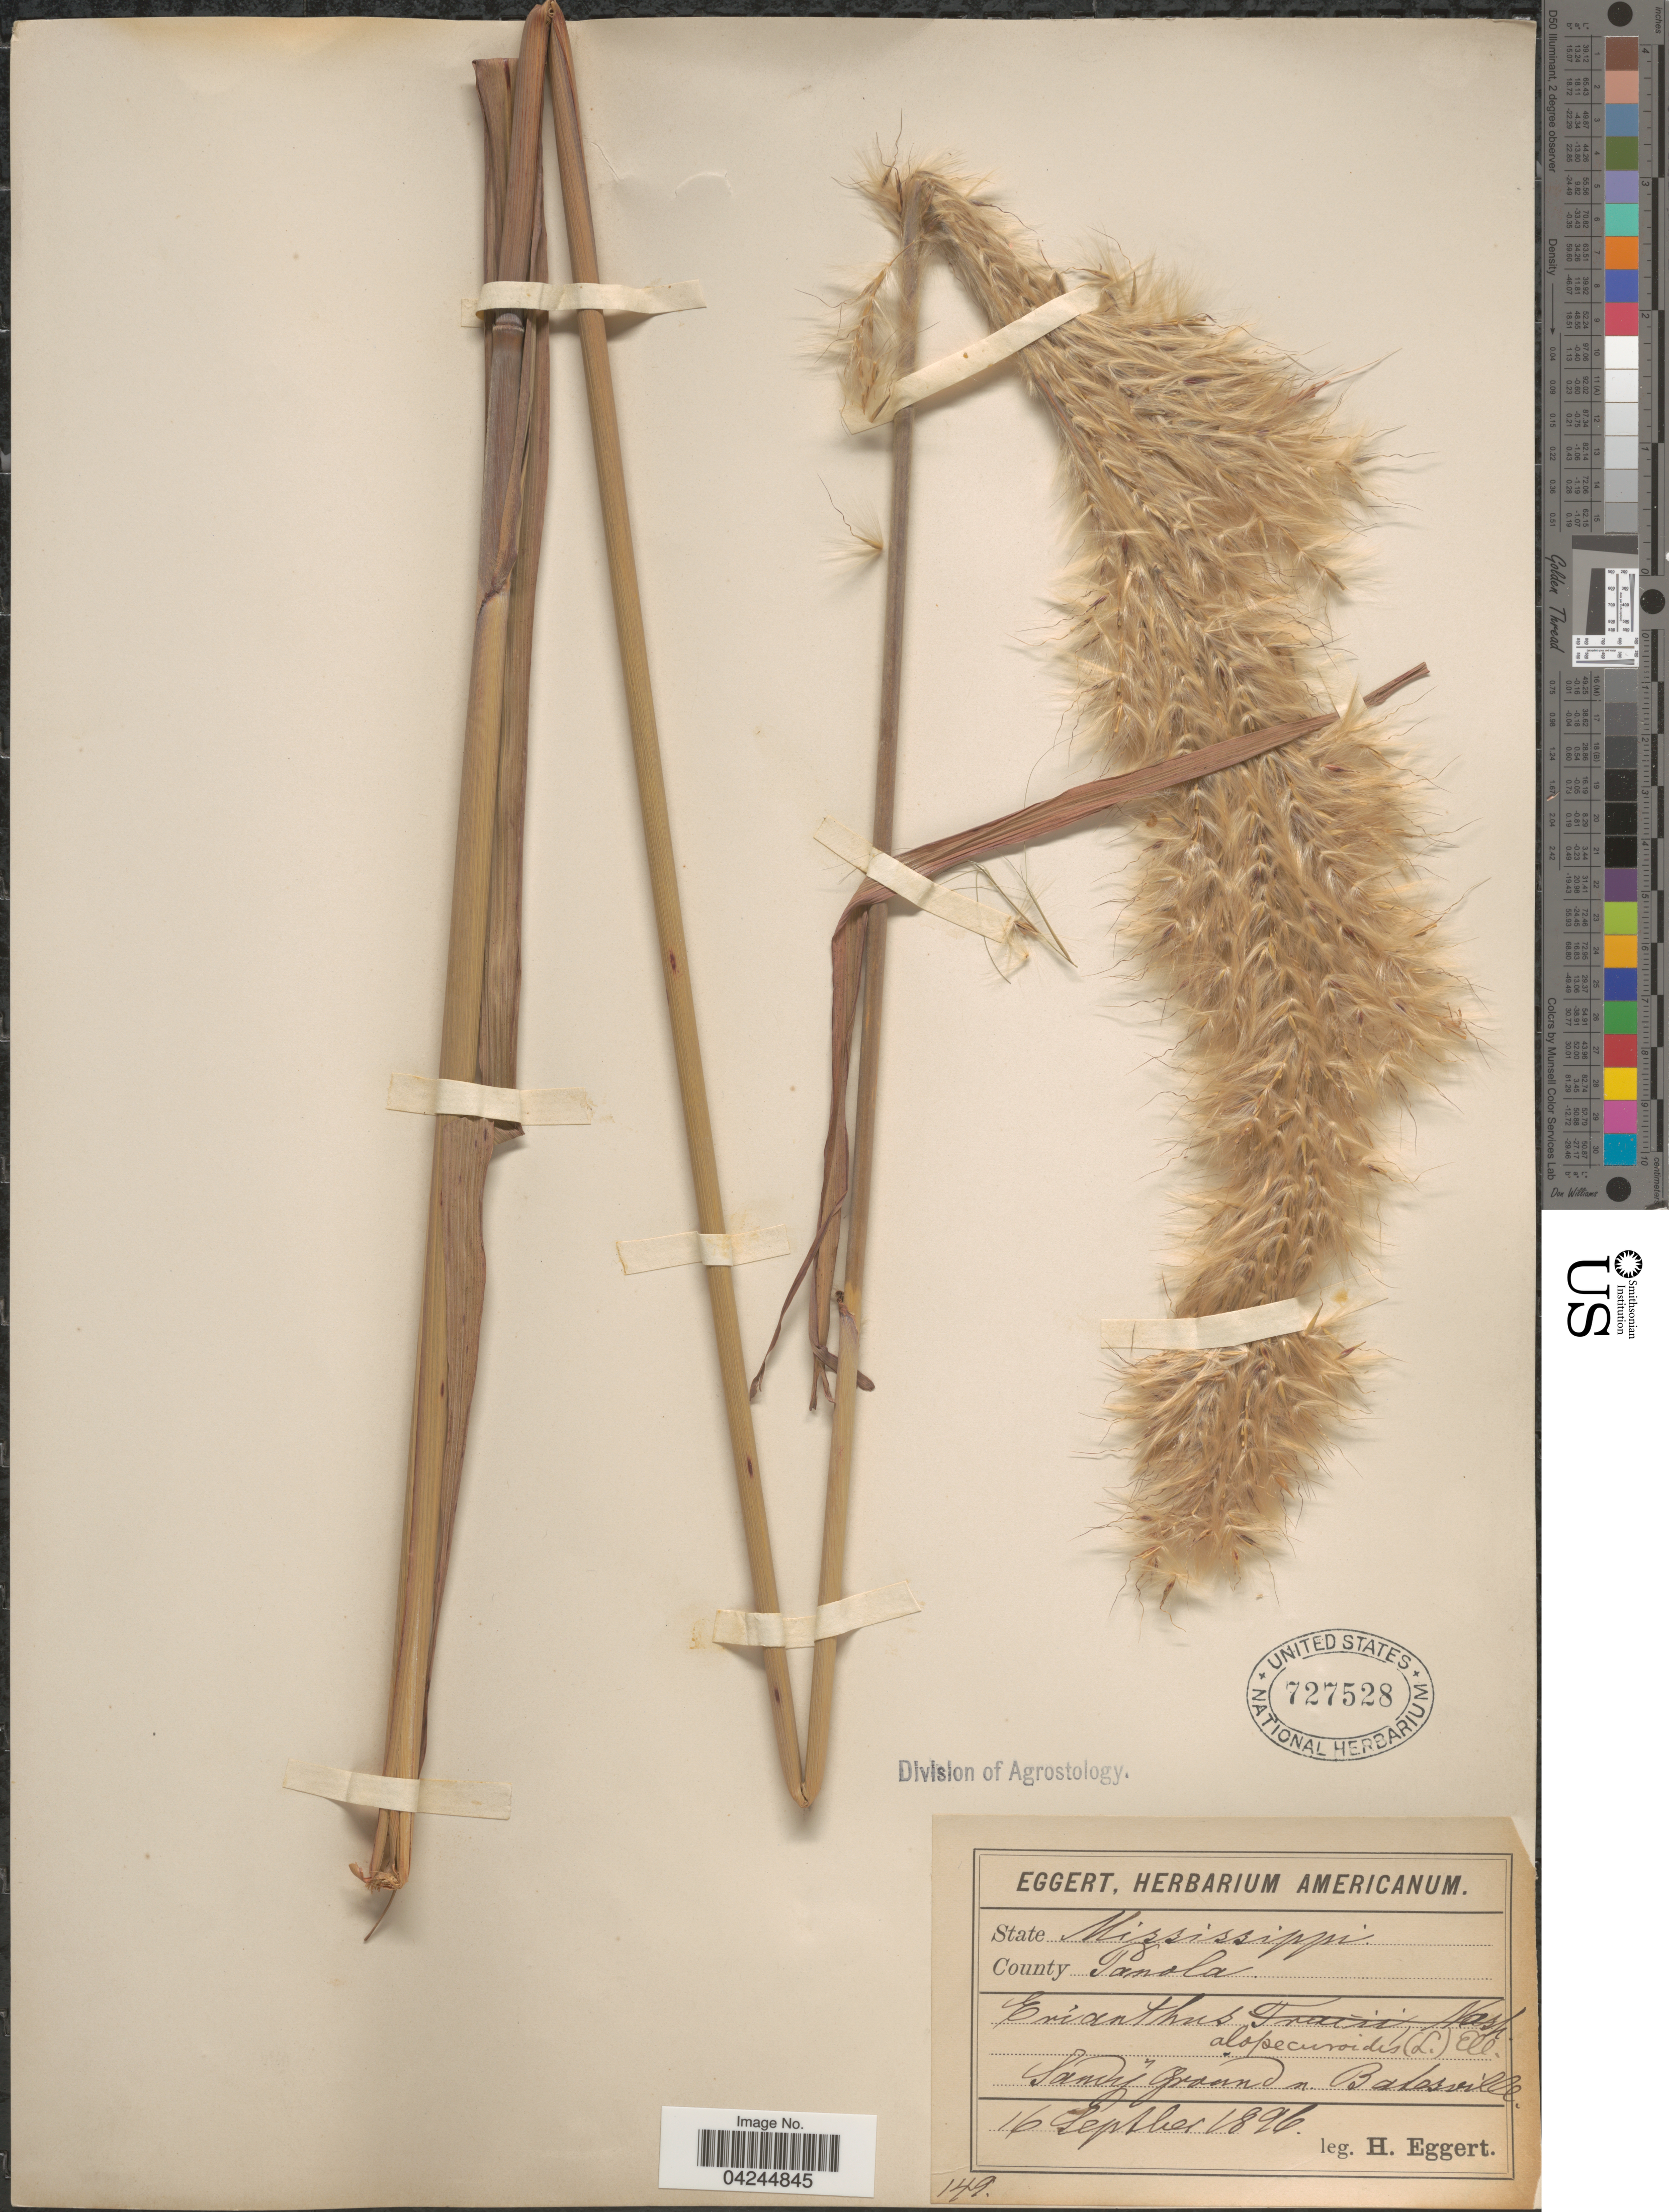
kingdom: Plantae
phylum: Tracheophyta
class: Liliopsida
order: Poales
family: Poaceae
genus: Erianthus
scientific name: Erianthus alopecuroides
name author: Elliott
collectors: H. Eggert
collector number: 149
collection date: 1896-09-16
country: United States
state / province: Mississippi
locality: County Panola. Sandy ground n. Batesville.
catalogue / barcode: US 727528